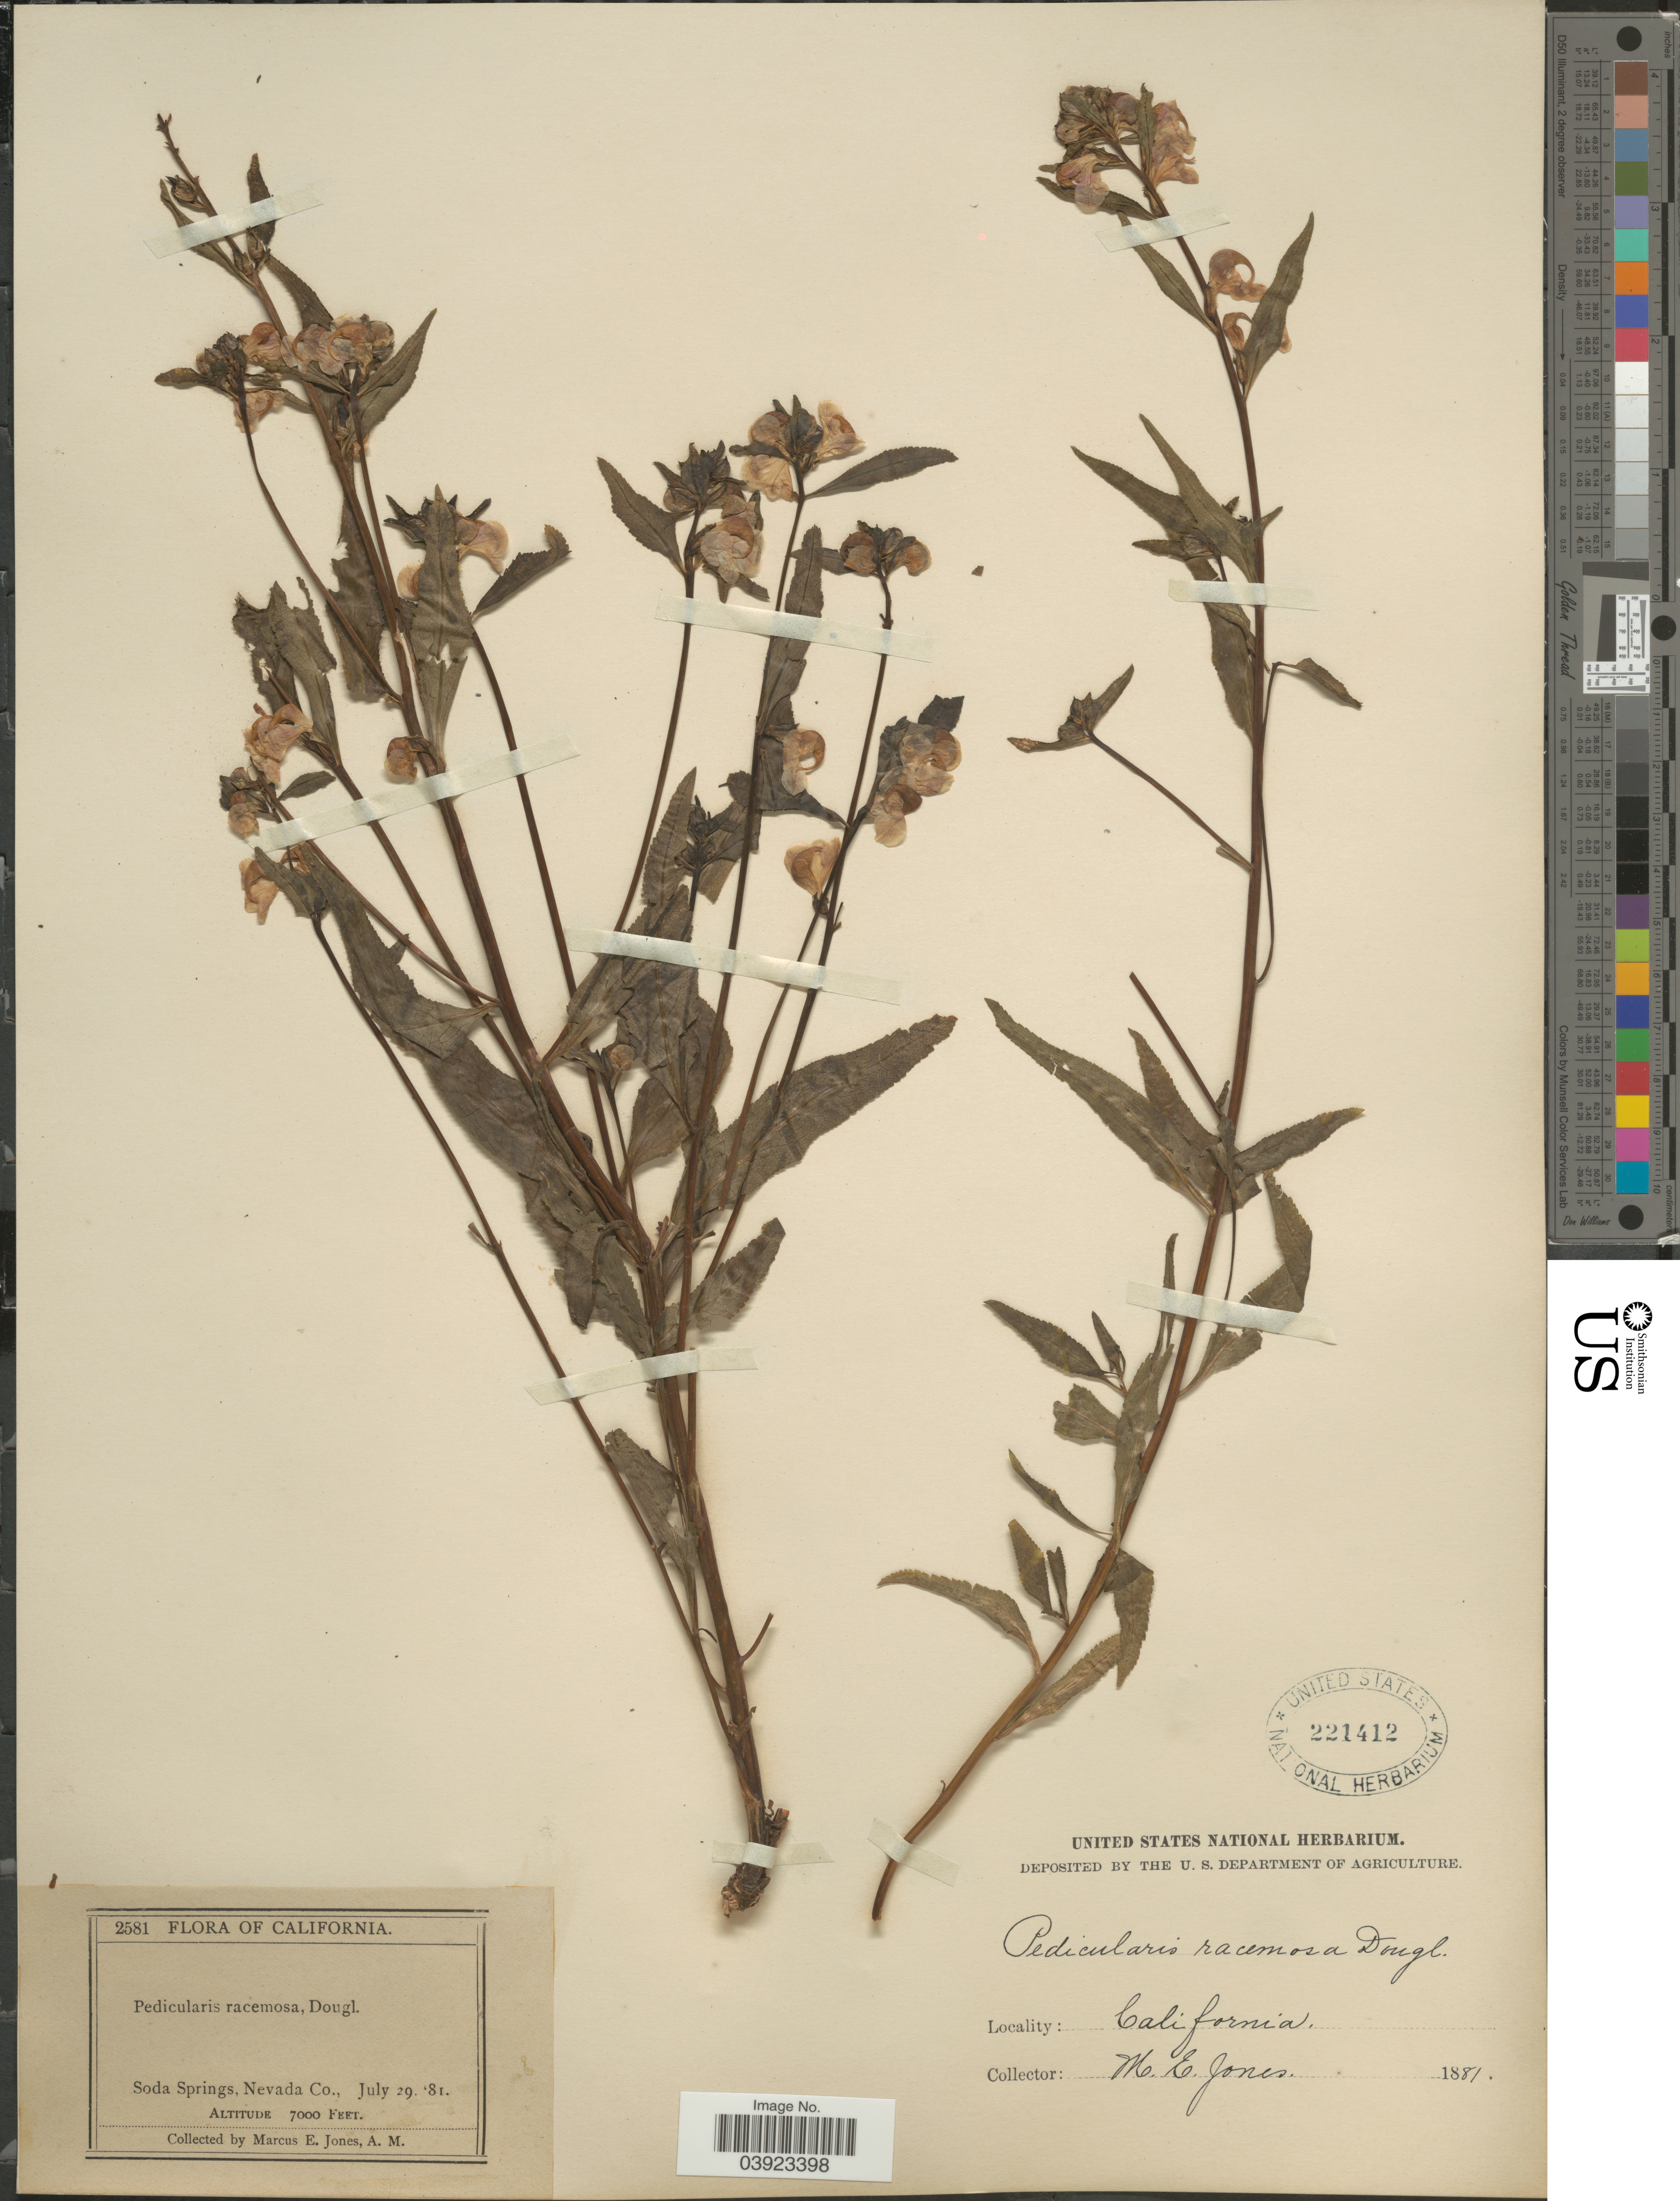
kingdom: Plantae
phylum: Tracheophyta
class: Magnoliopsida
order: Lamiales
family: Orobanchaceae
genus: Pedicularis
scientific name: Pedicularis racemosa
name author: Douglas ex Benth.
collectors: M. E. Jones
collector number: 2581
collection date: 1881-07-29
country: United States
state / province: California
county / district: Nevada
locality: Soda Springs, Nevada Co.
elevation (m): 2134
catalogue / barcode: US 221412